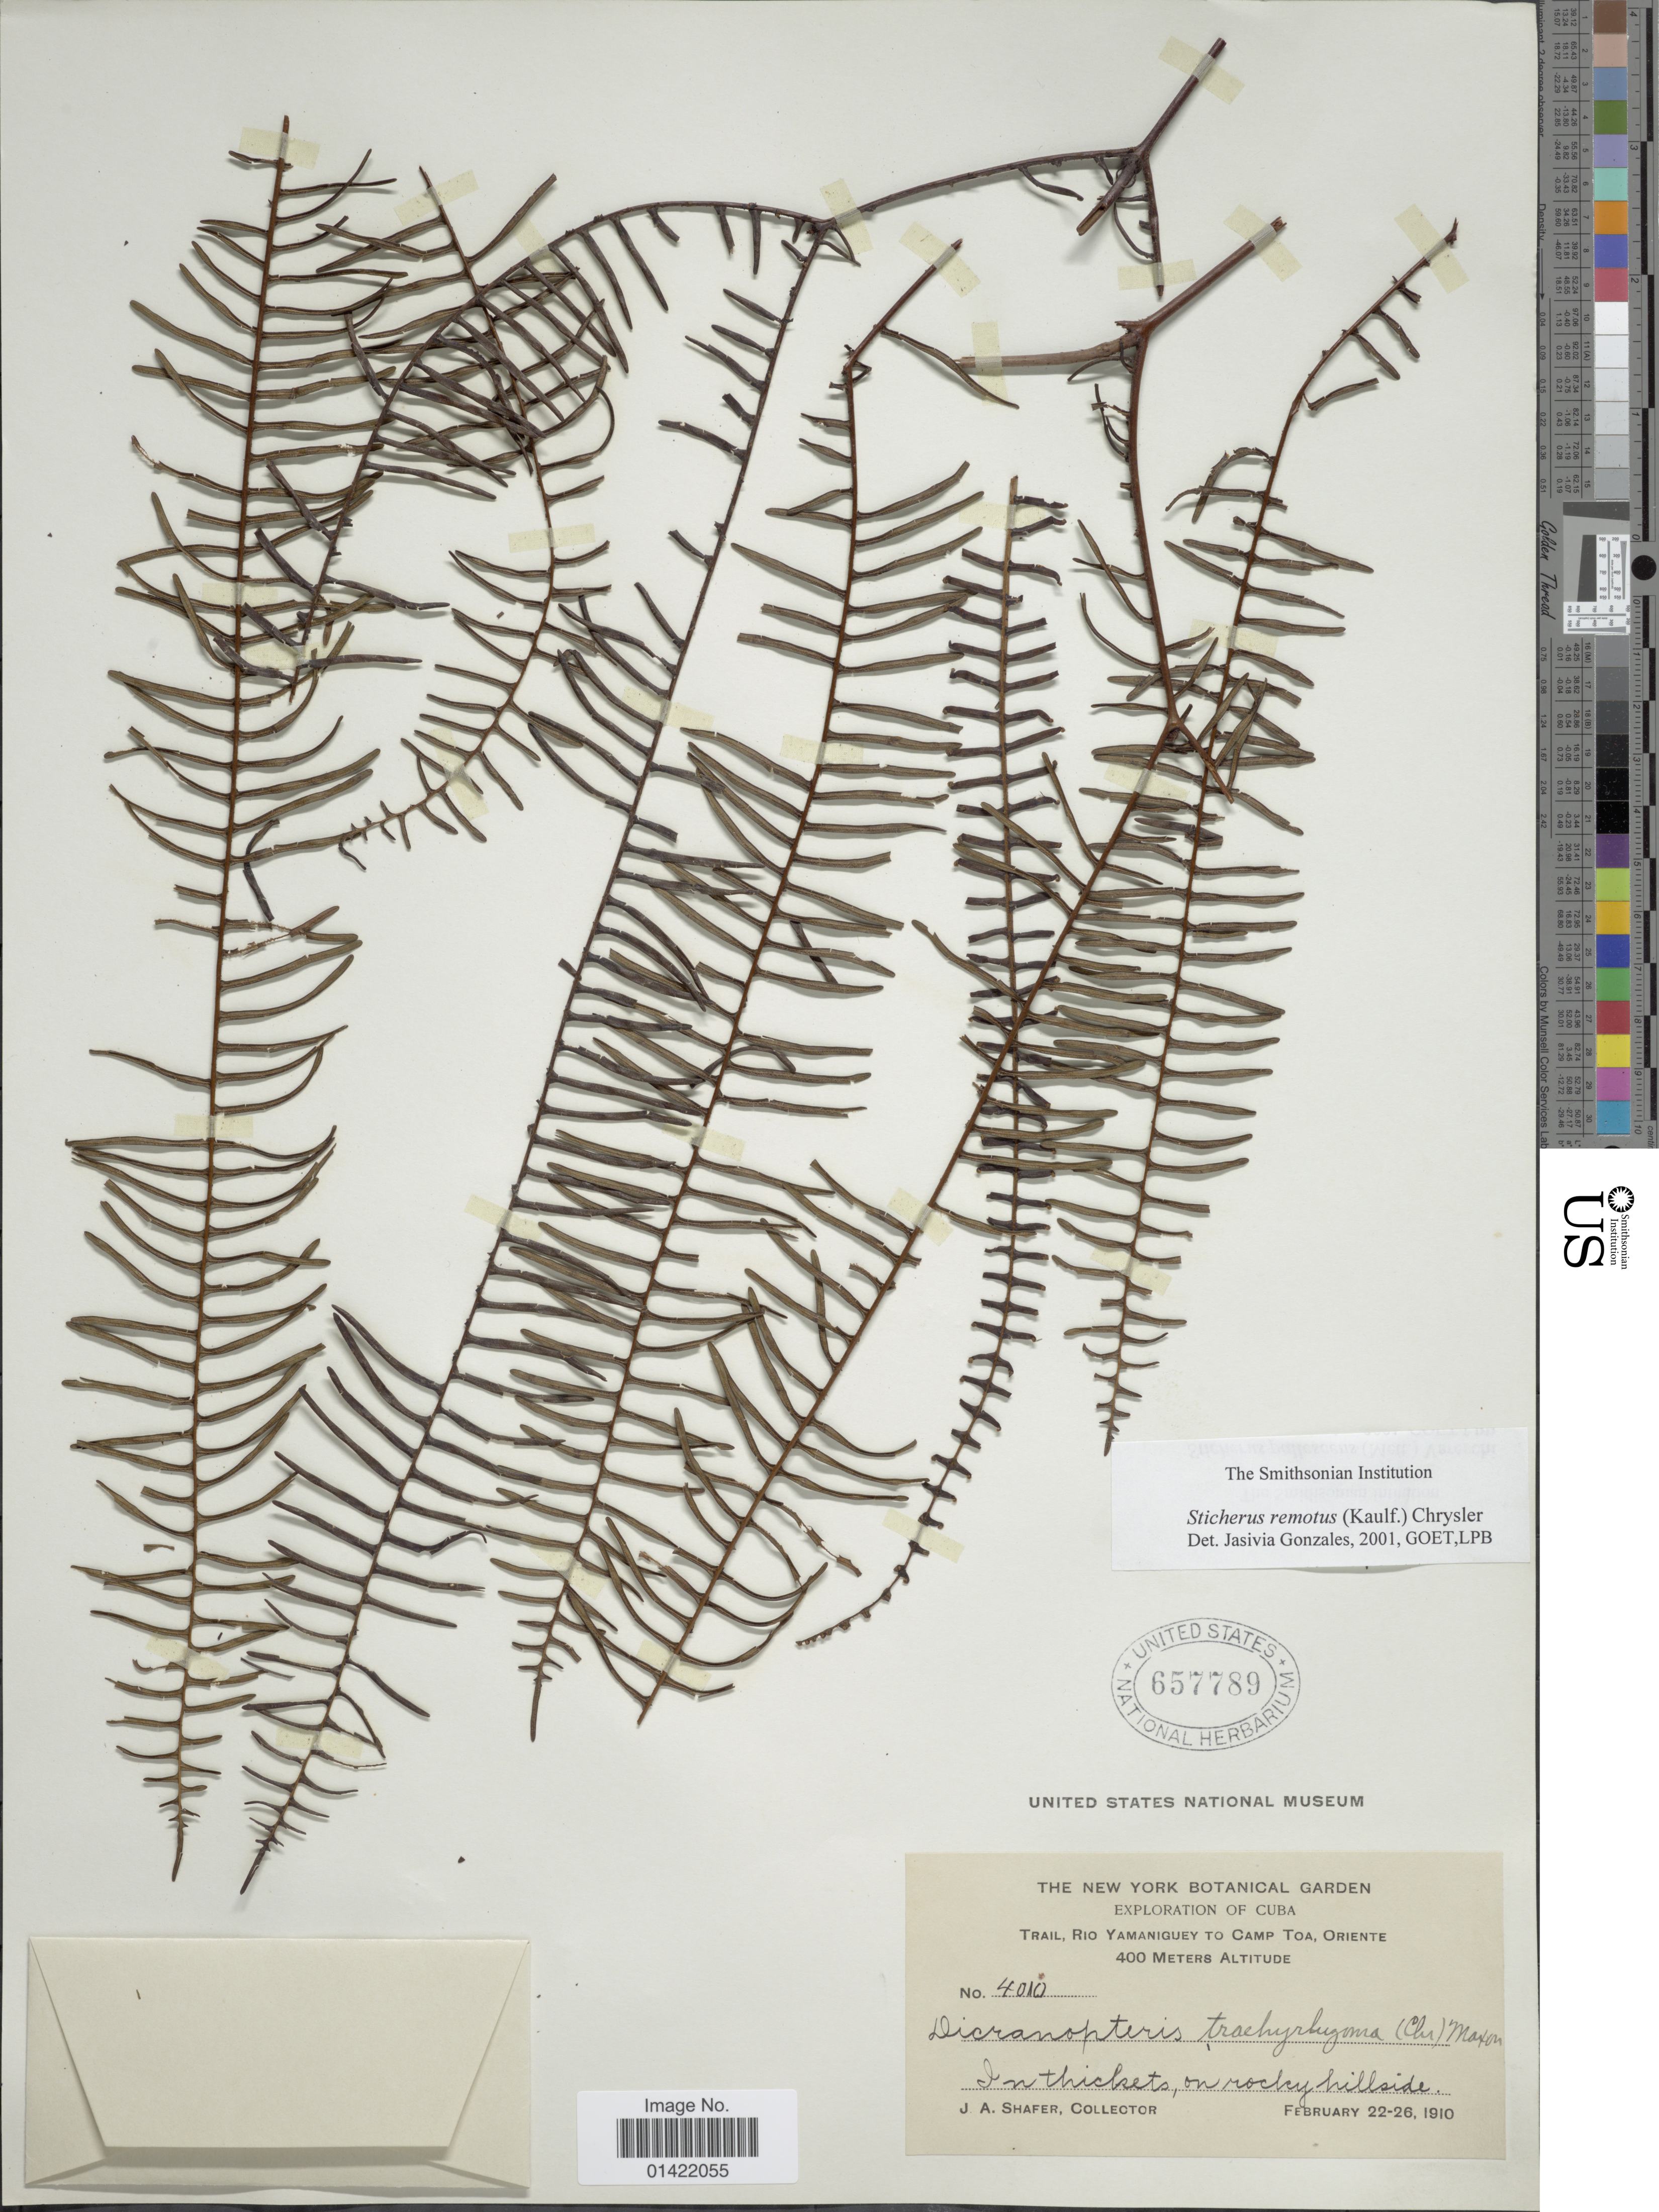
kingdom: Plantae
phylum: Tracheophyta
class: Polypodiopsida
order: Gleicheniales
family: Gleicheniaceae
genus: Sticherus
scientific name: Sticherus remotus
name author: (Kaulf.) Chrysler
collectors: J. A. Shafer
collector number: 4010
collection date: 1910-02-22/1910-02-26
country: Cuba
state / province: Oriente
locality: Trail, Rio Yamaniguey to Camp Toa.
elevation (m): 400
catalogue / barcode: US 657789